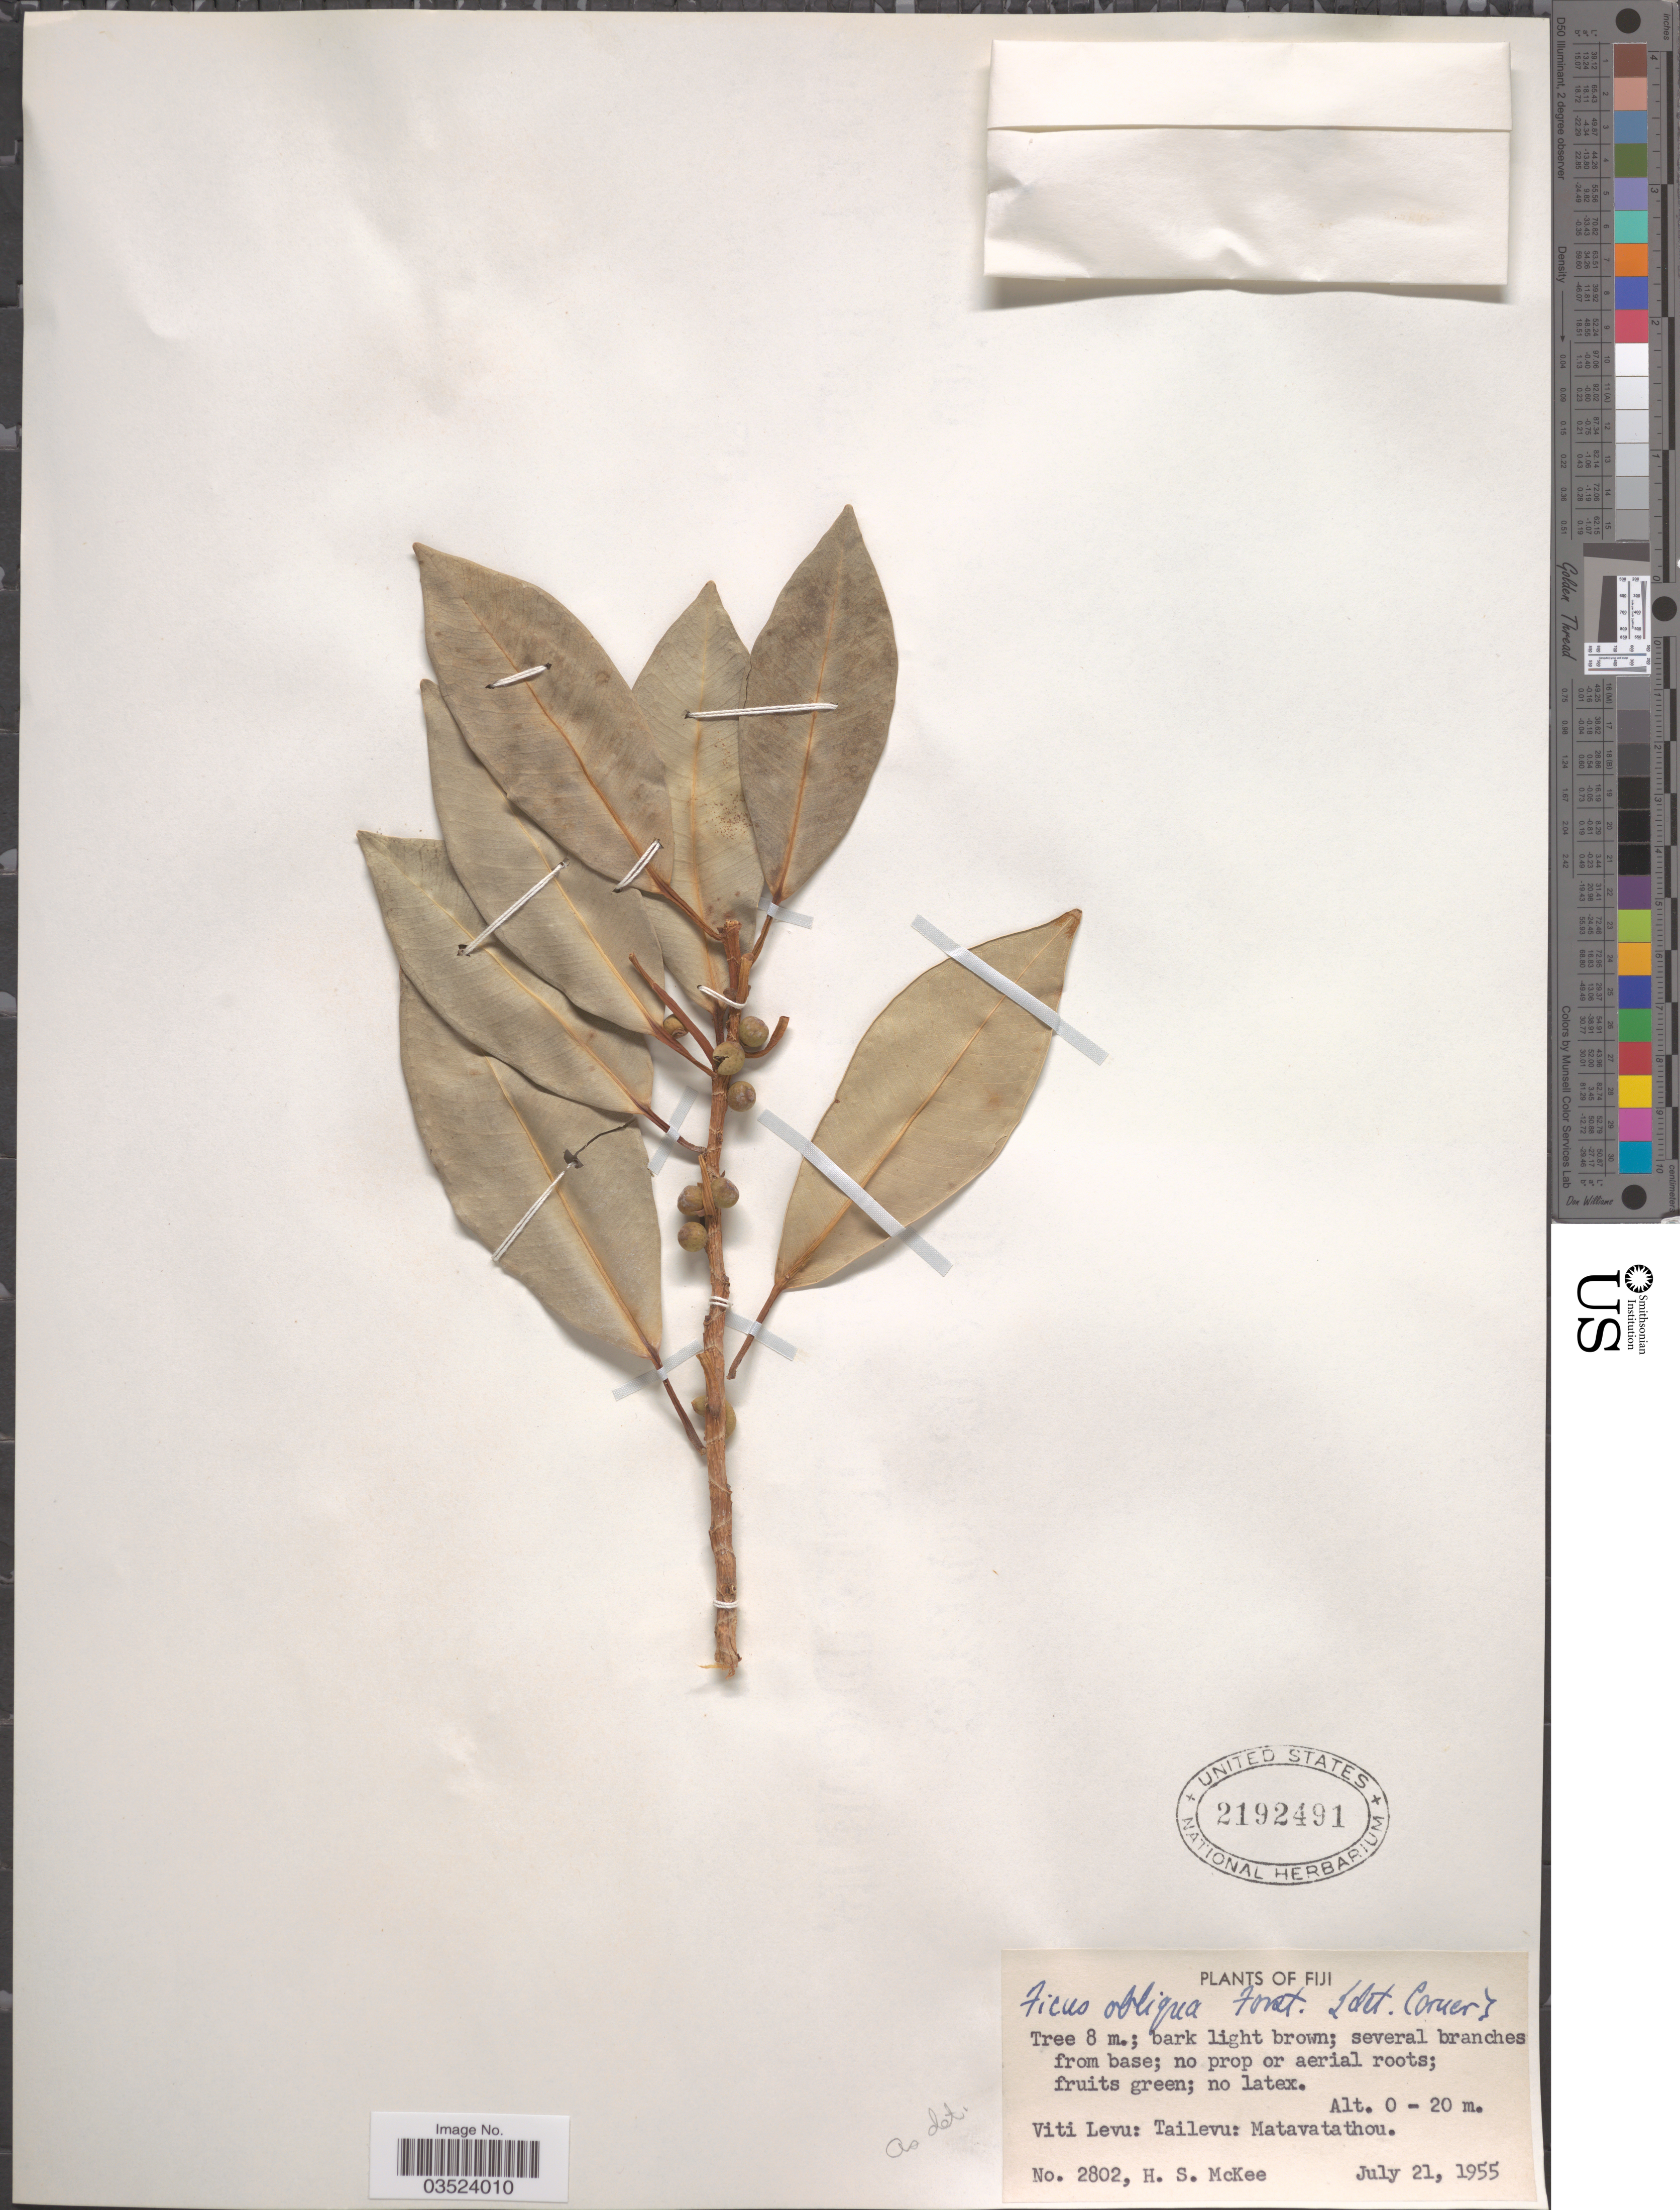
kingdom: Plantae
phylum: Tracheophyta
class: Magnoliopsida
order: Rosales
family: Moraceae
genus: Ficus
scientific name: Ficus obliqua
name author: G. Forst.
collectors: H. S. McKee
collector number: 2802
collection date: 1955-07-21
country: Fiji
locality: Viti Levu: Tailevu: Matavatathou.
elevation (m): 0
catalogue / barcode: US 2192491